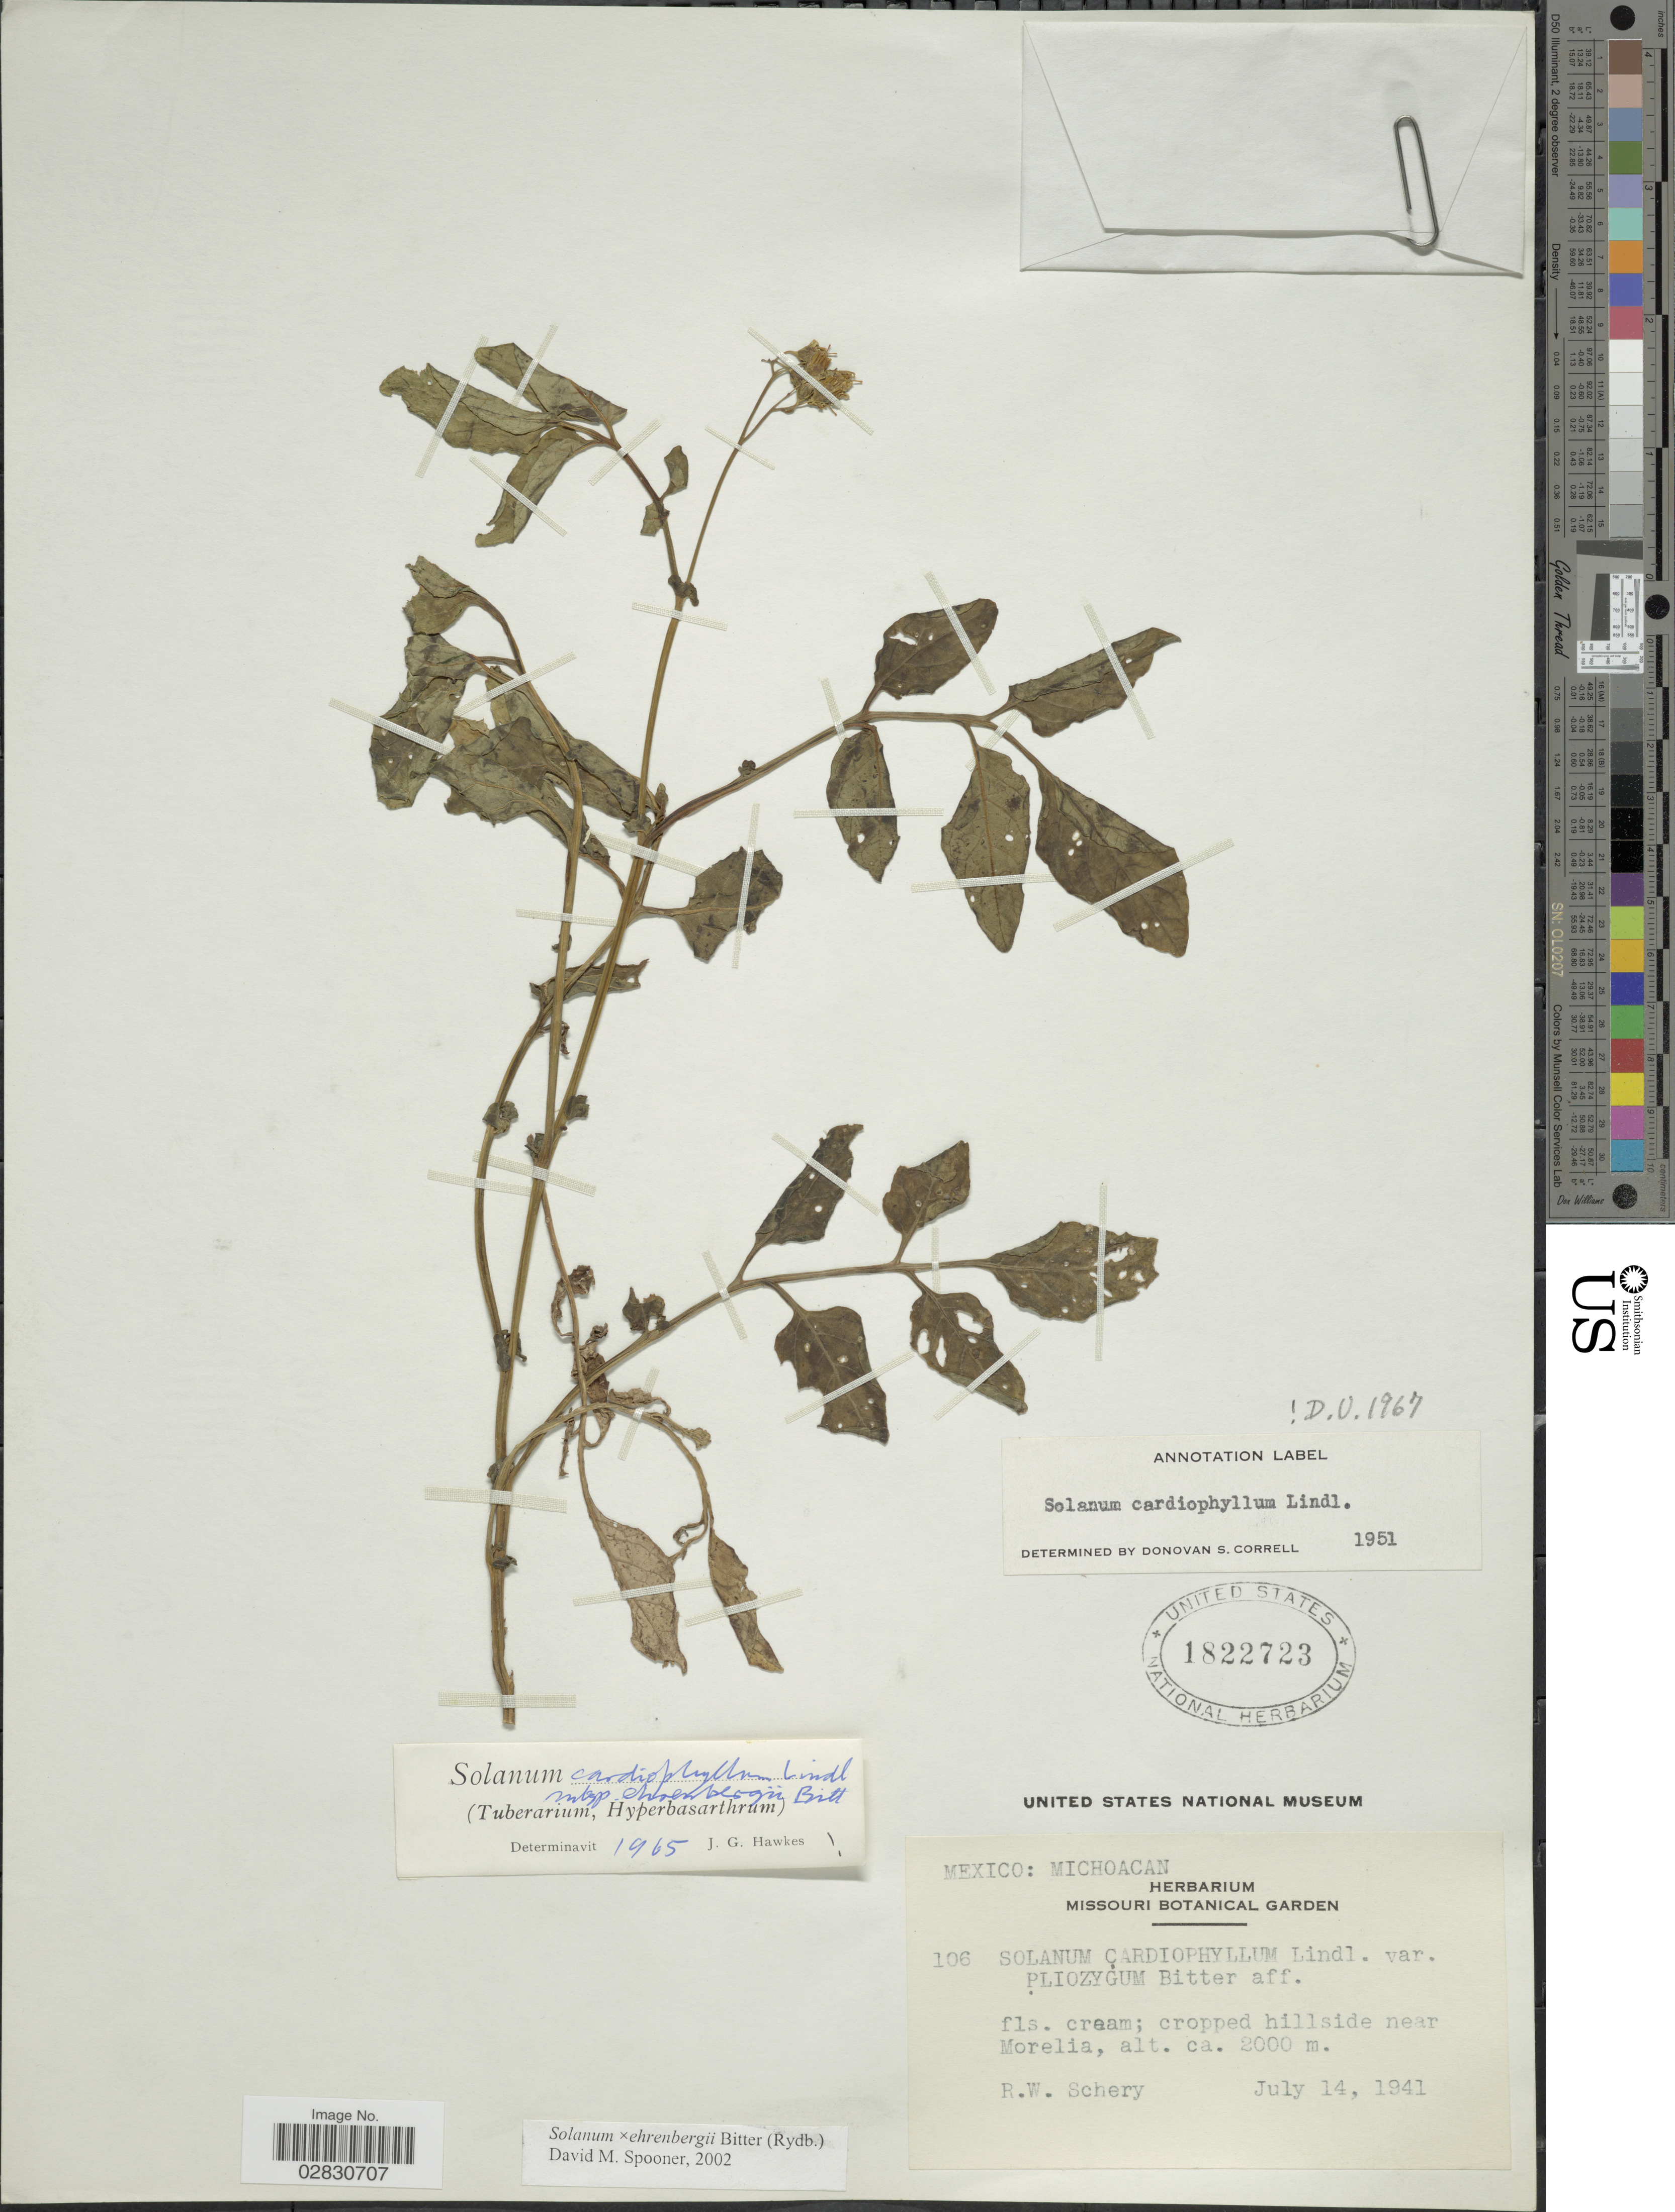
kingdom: Plantae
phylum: Tracheophyta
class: Magnoliopsida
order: Solanales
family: Solanaceae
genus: Solanum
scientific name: Solanum ehrenbergii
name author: Rydb.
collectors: R. W. Schery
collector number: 106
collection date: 1941-07-14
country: Mexico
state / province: Michoacán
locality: Michoacan, cropped hillside near Morelia.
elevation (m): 2000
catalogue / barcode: US 1822723